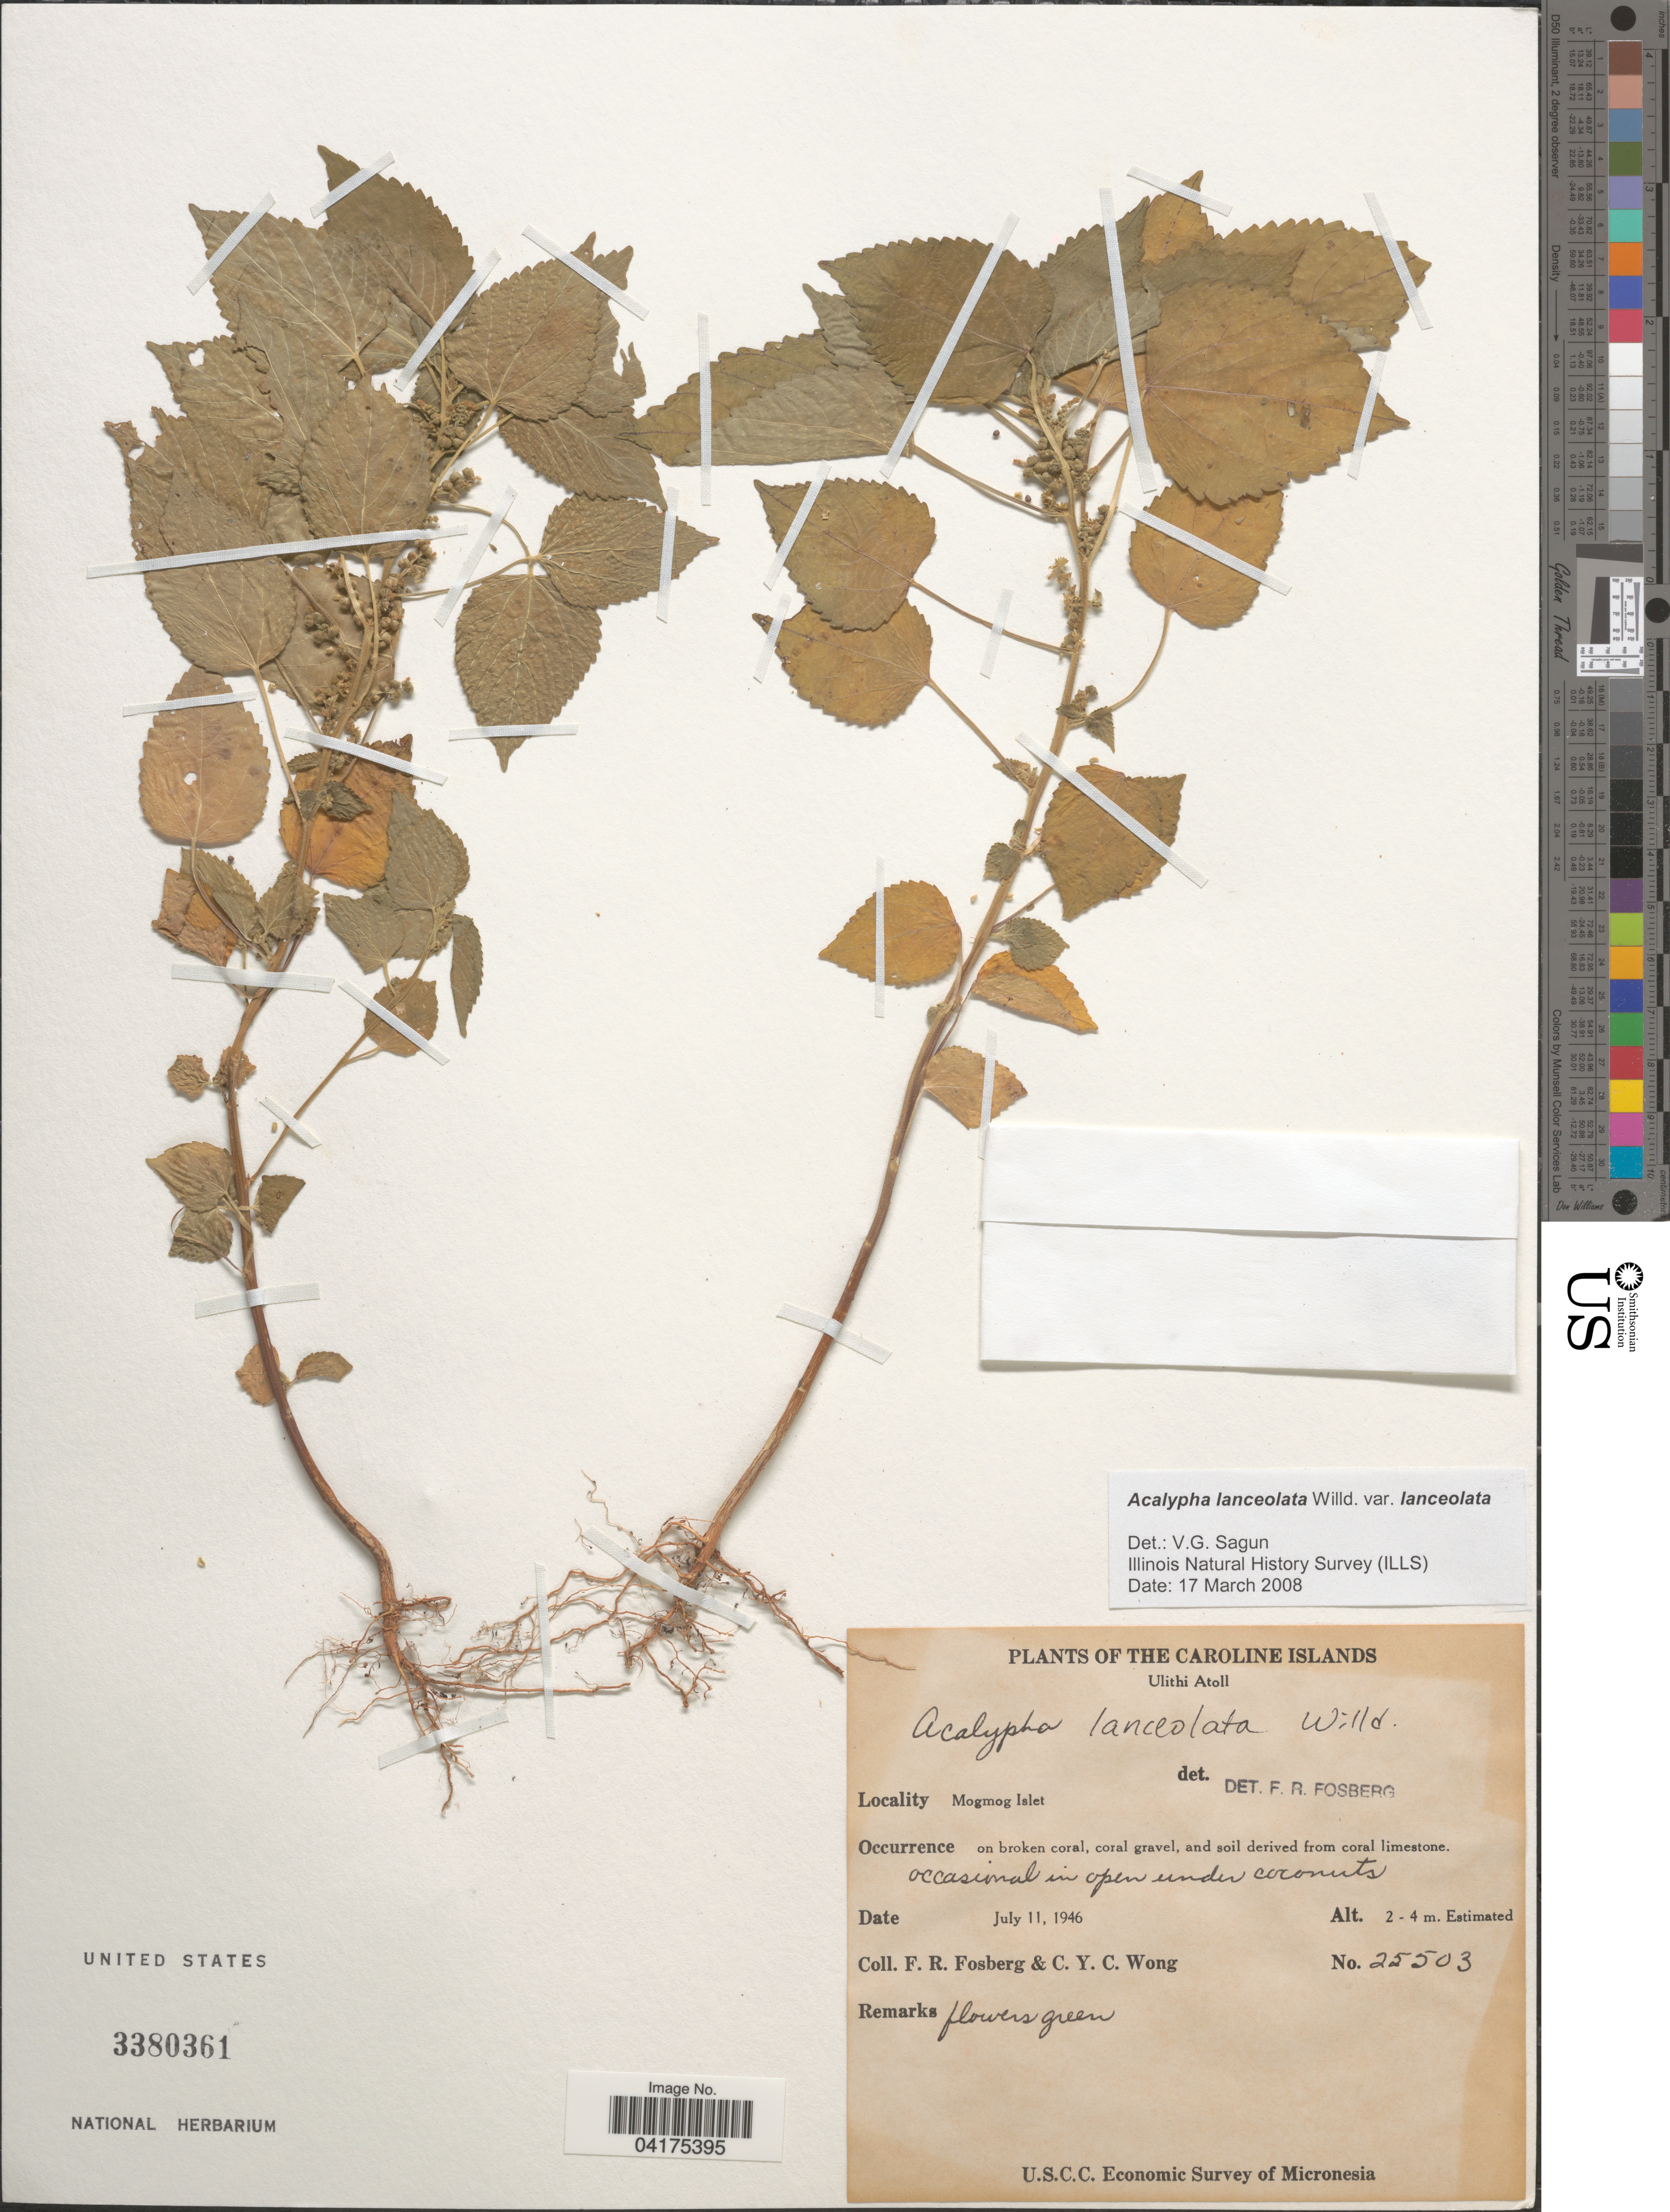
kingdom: Plantae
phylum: Tracheophyta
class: Magnoliopsida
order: Malpighiales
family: Euphorbiaceae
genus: Acalypha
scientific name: Acalypha lanceolata var. lanceolata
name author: Willd.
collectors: F. R. Fosberg & C. Y. C. Wong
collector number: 25503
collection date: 1946-07-11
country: Micronesia, Federated States of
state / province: Yap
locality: The Caroline Islands. Ulithi Atoll. Mogmog Islet. U.S.C.C. Economic Survey of Micronesia.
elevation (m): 2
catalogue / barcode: US 3380361